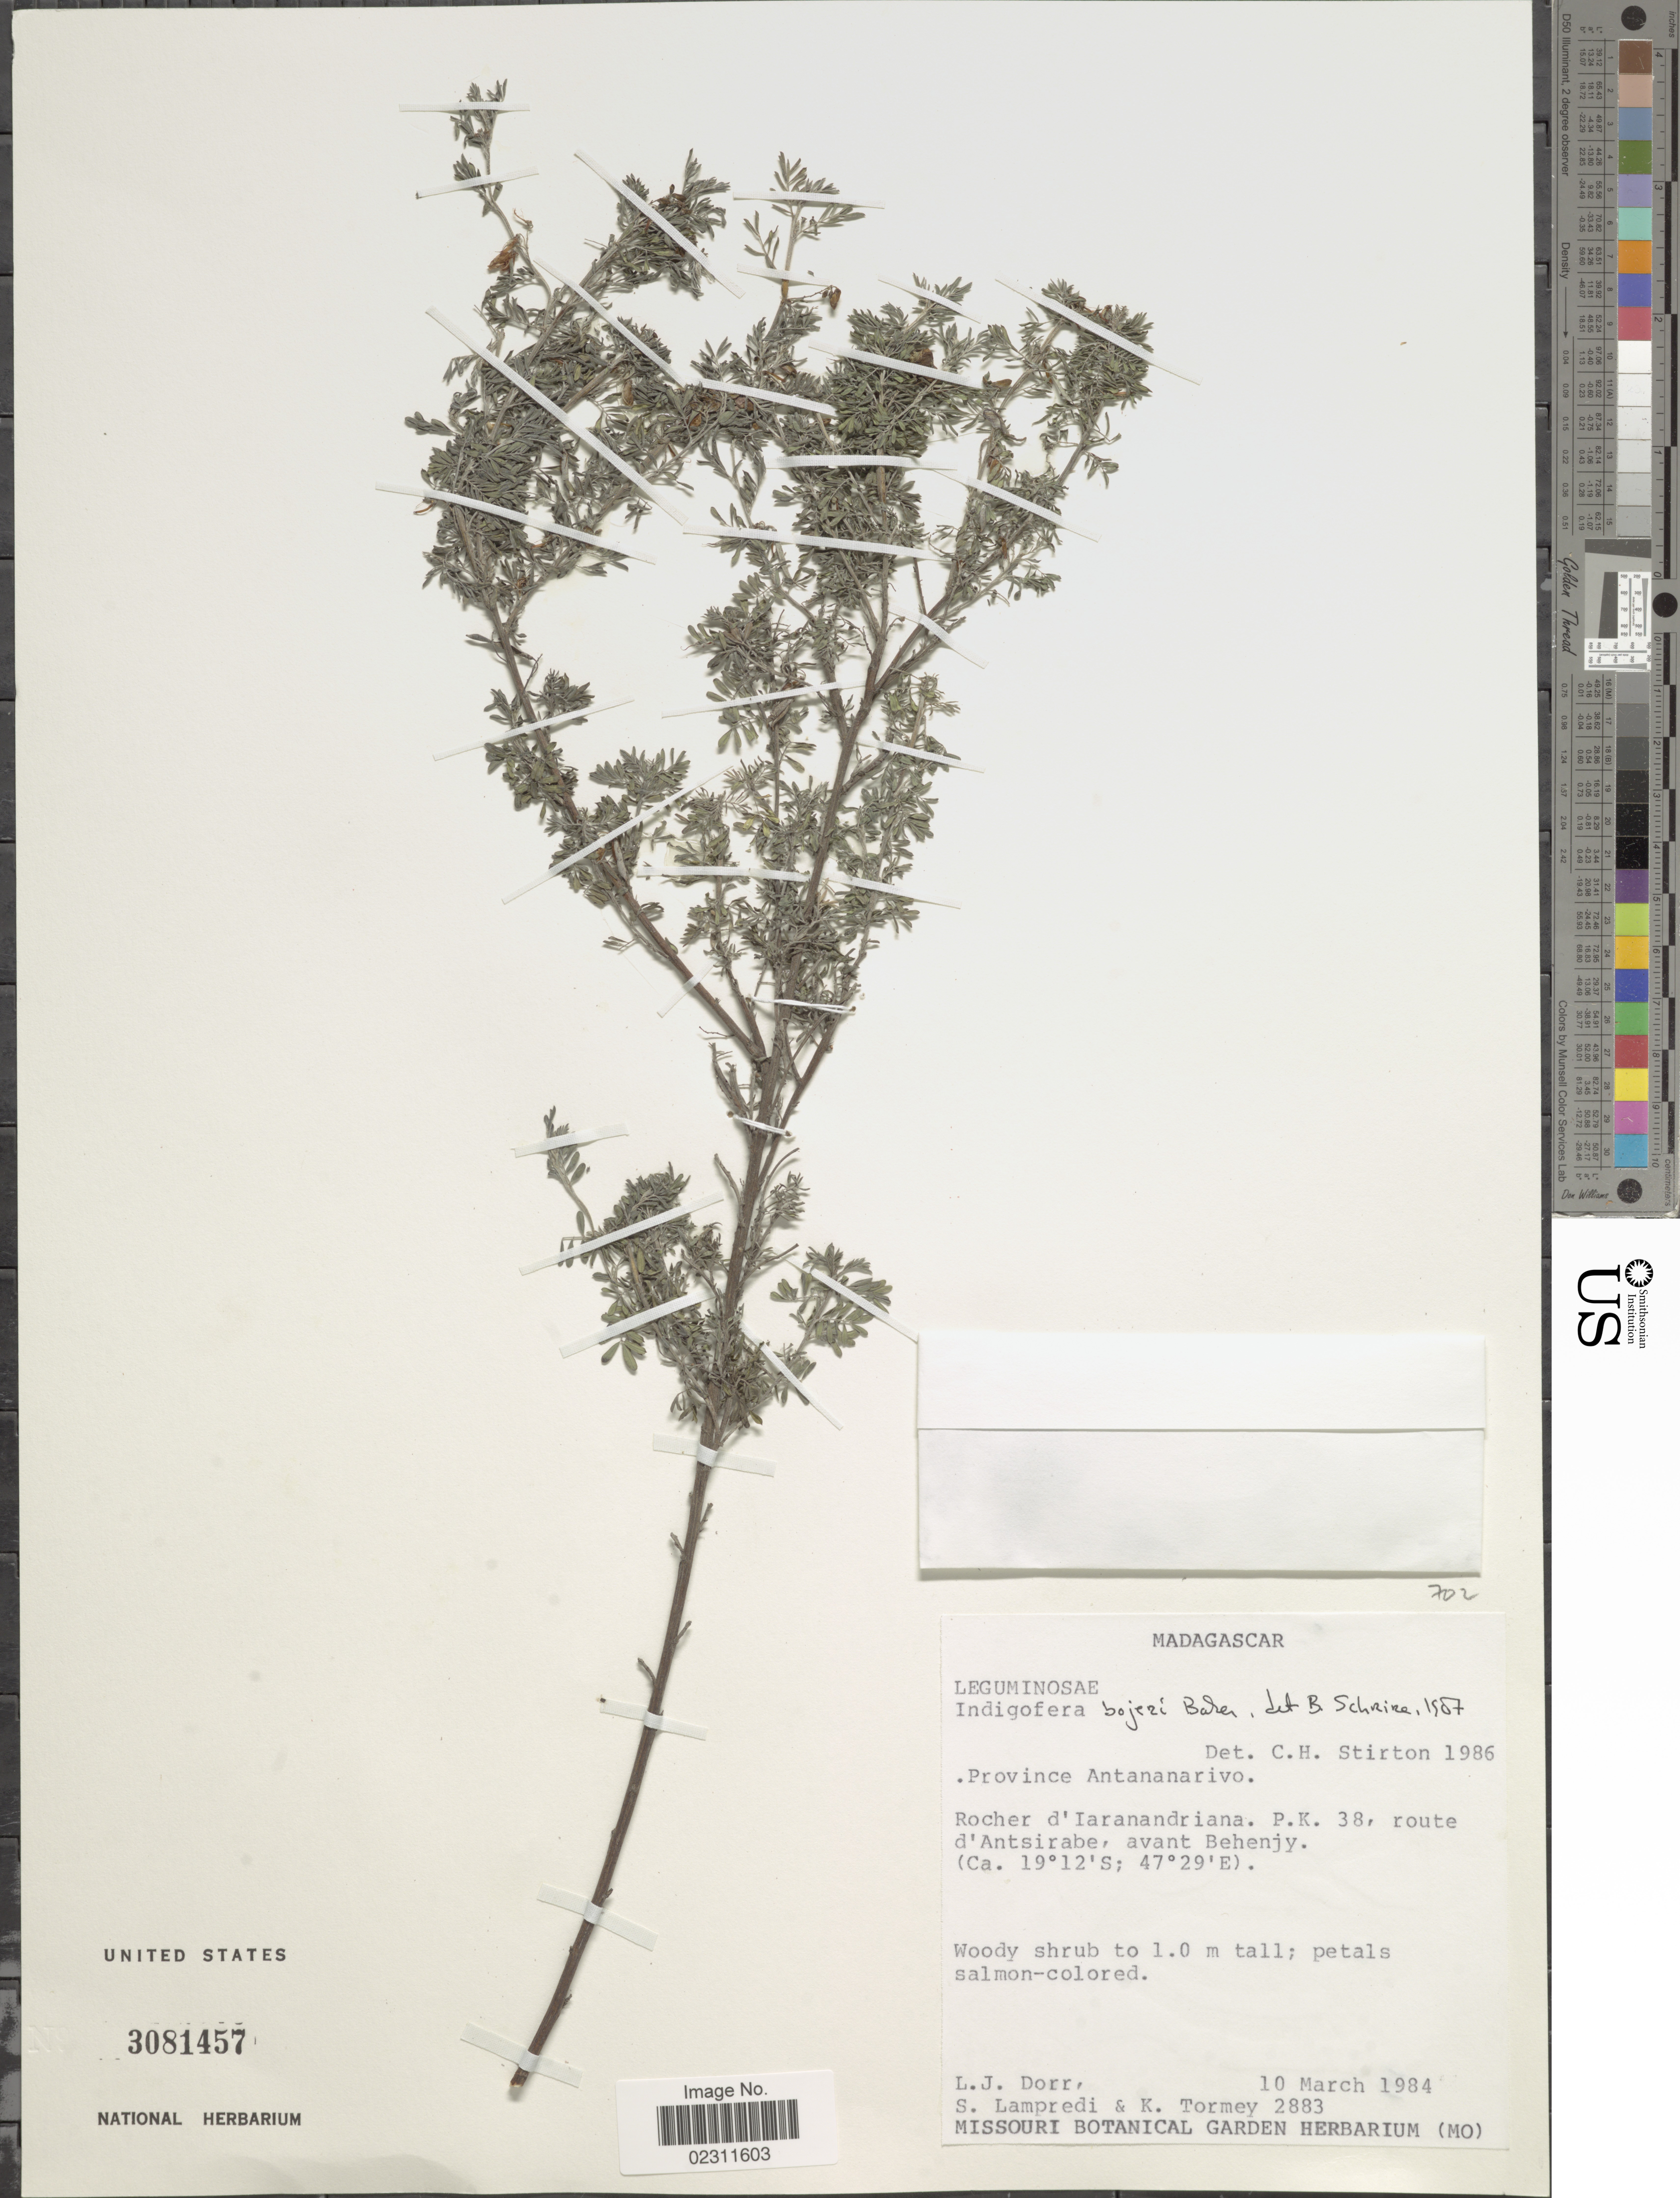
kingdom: Plantae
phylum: Tracheophyta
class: Magnoliopsida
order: Fabales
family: Fabaceae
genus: Indigofera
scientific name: Indigofera bojeri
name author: Baker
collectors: L. J. Dorr, S. Lampredi & K. Tormey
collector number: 2883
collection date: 1984-03-10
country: Madagascar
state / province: Vakinankaratra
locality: Rocher d'Iaranandriana, P.K. 38, route d'Antsirabe, avant Behenjy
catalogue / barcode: US 3081457